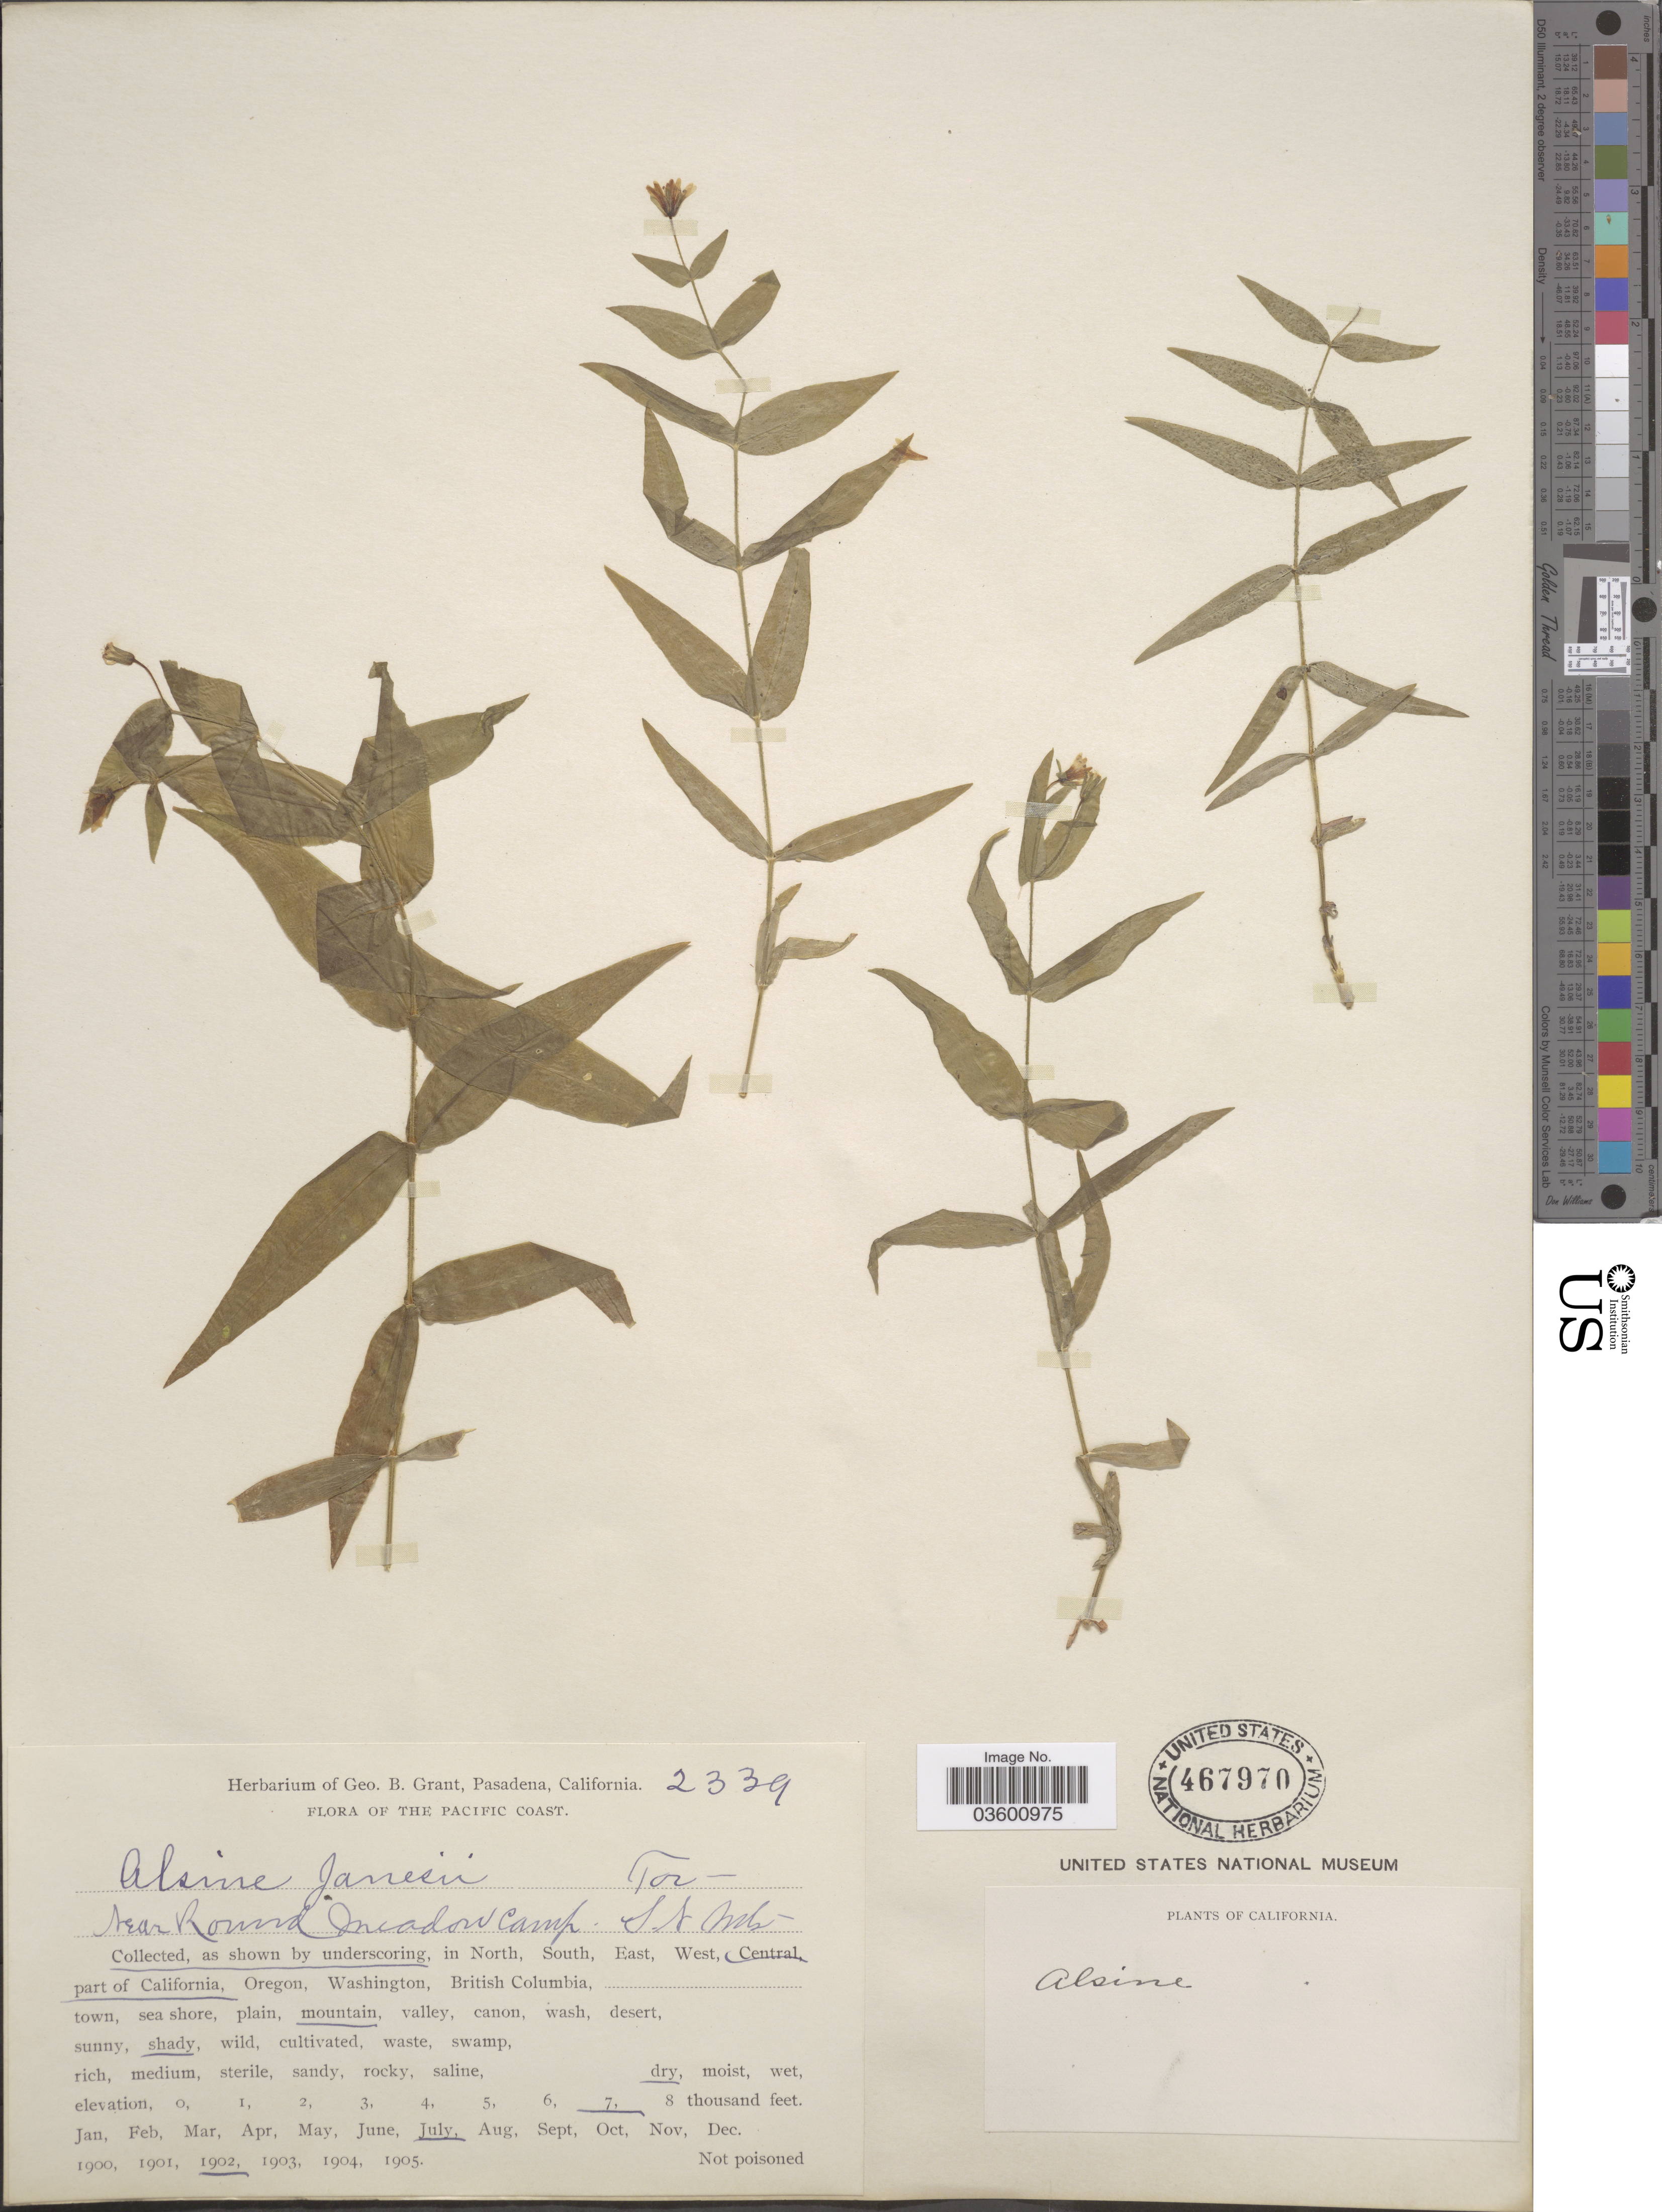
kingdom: Plantae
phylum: Tracheophyta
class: Magnoliopsida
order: Caryophyllales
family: Caryophyllaceae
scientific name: Torreyostellaria jamesiana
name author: (Torr.) Gang Yao et al.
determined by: Strong, M. T., (US), Smithsonian Institution - National Museum of Natural History (UNITED STATES)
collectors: ex herb. Geo. B. Grant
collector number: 2339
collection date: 1902-07-07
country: United States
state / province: California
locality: Central part of California.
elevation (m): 2134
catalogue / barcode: US 467970